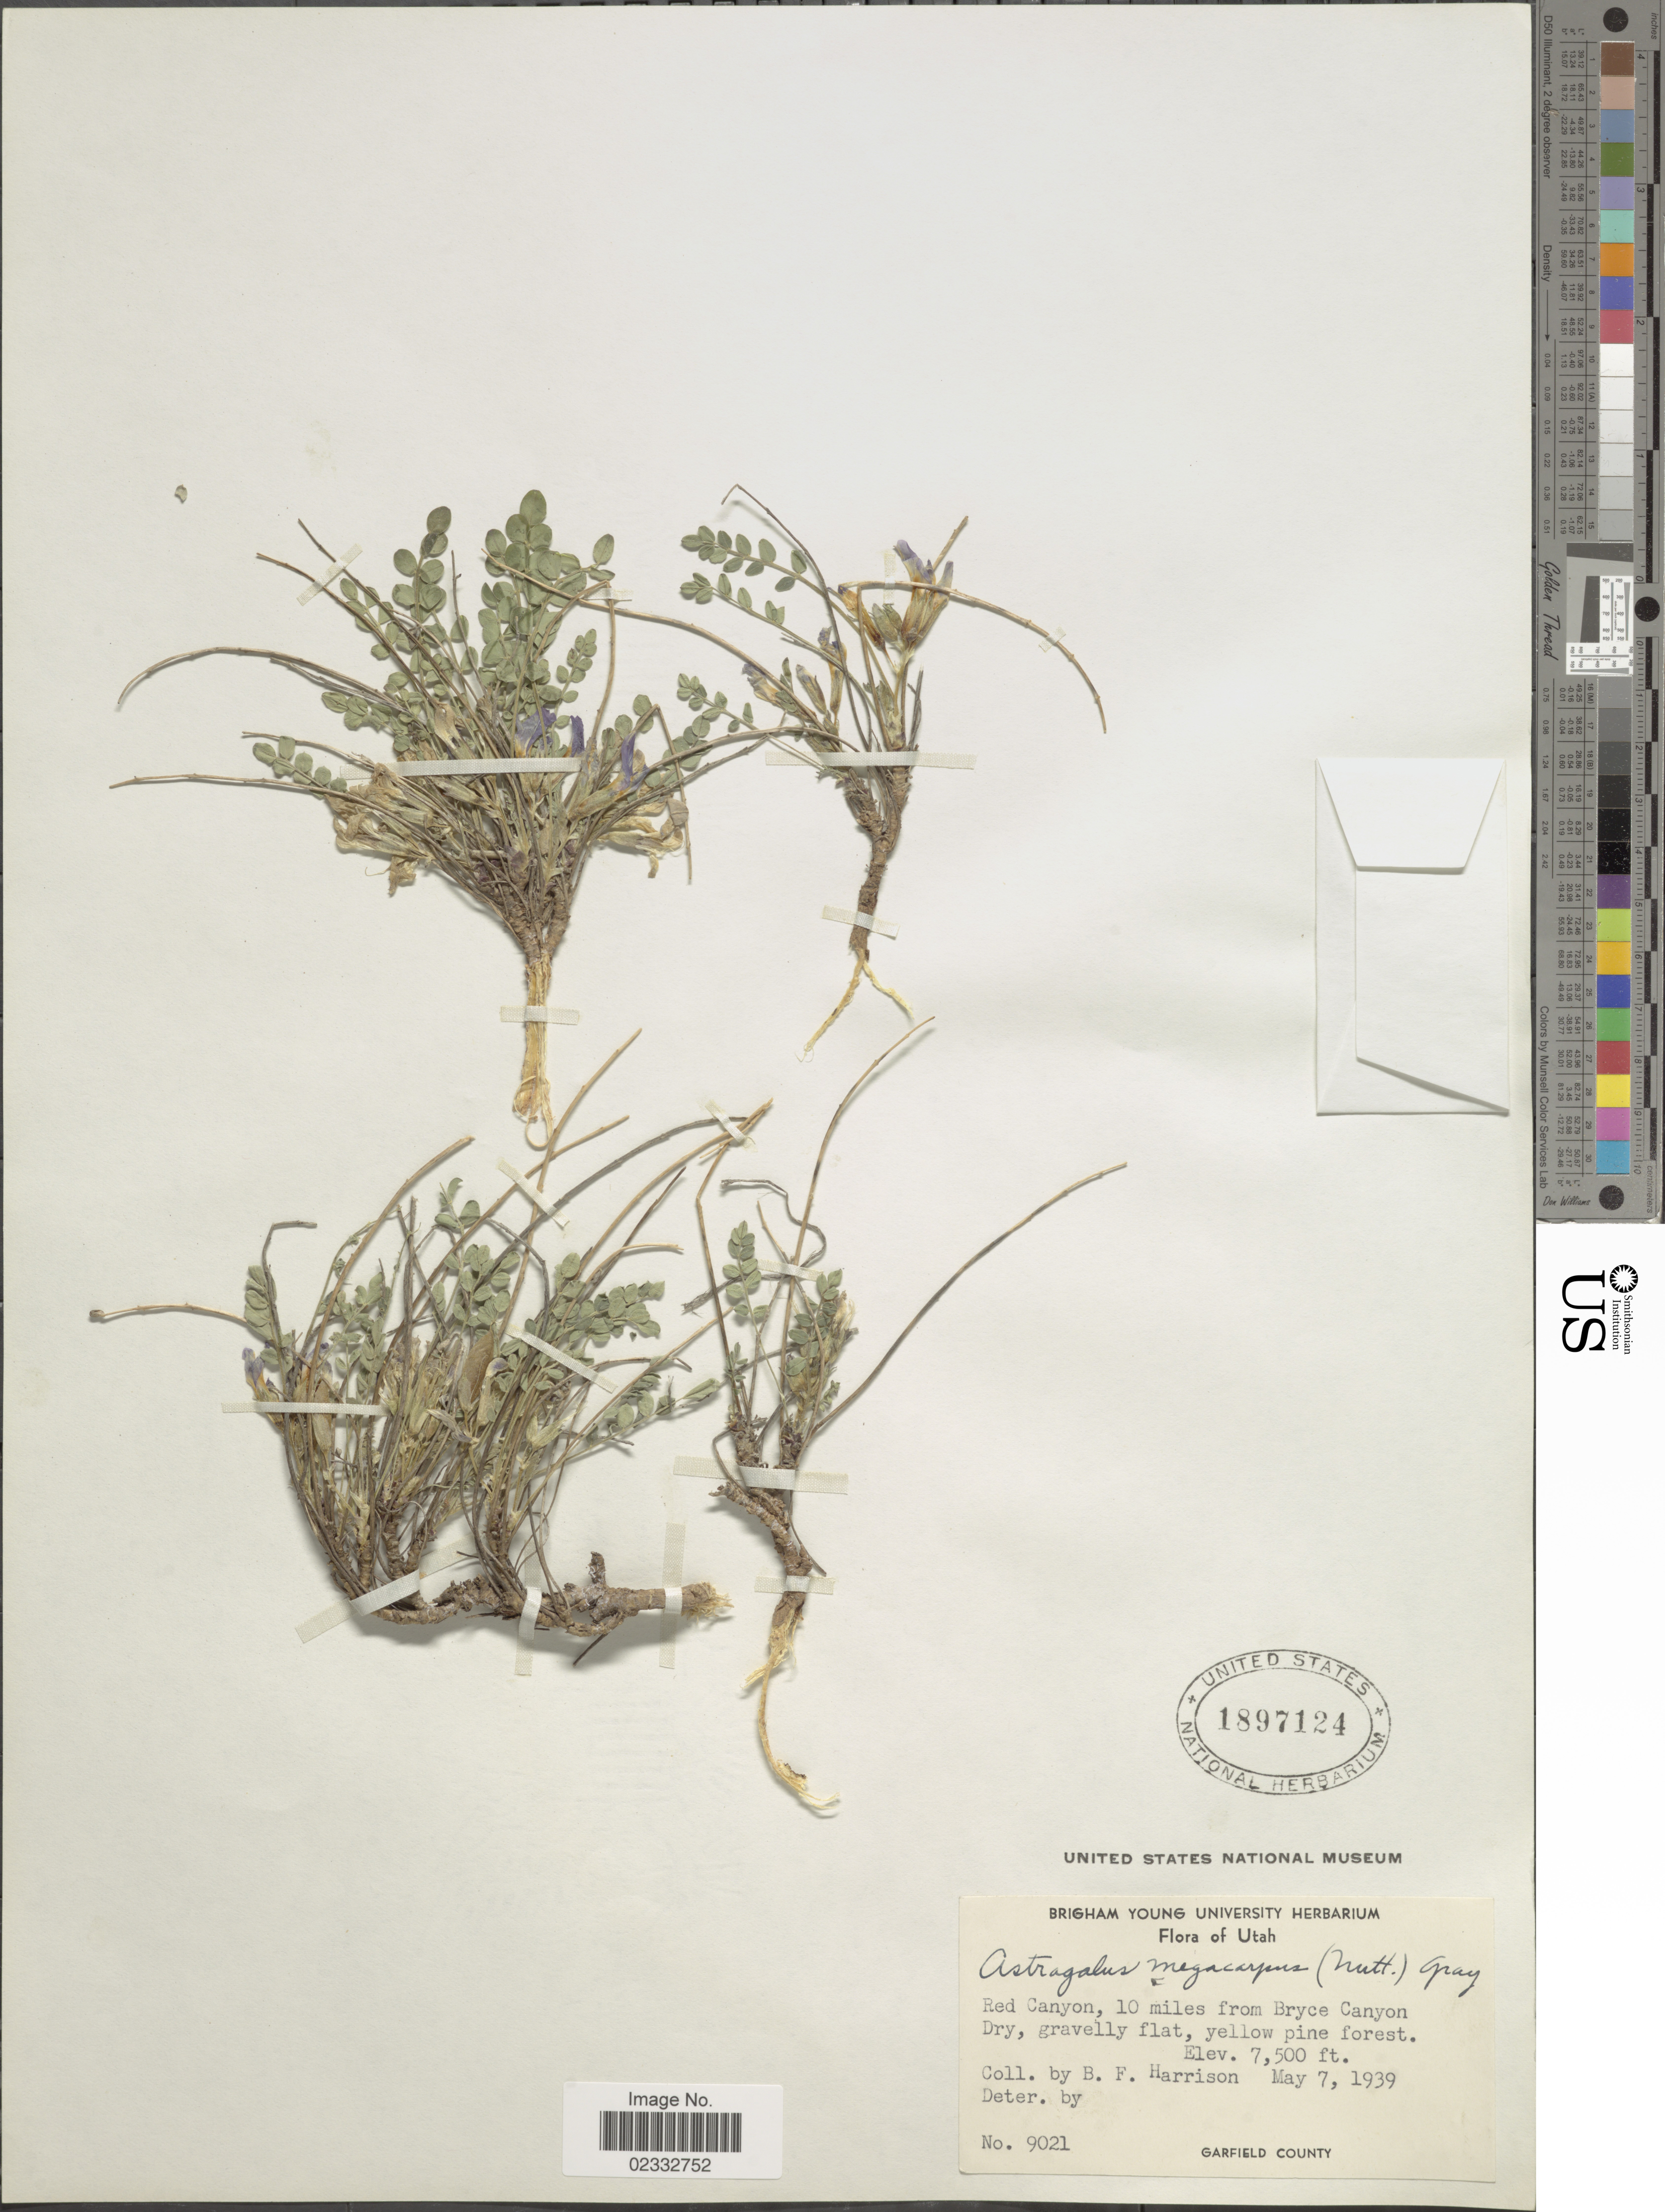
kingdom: Plantae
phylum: Tracheophyta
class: Magnoliopsida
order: Fabales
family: Fabaceae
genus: Astragalus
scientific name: Astragalus megacarpus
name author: (Torr. & A. Gray) A. Gray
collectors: B. F. Harrison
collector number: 9021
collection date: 1939-05-07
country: United States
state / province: Utah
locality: Red Canyon, 10 miles from Bryce Canyon Dry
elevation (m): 2286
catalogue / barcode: US 1897124